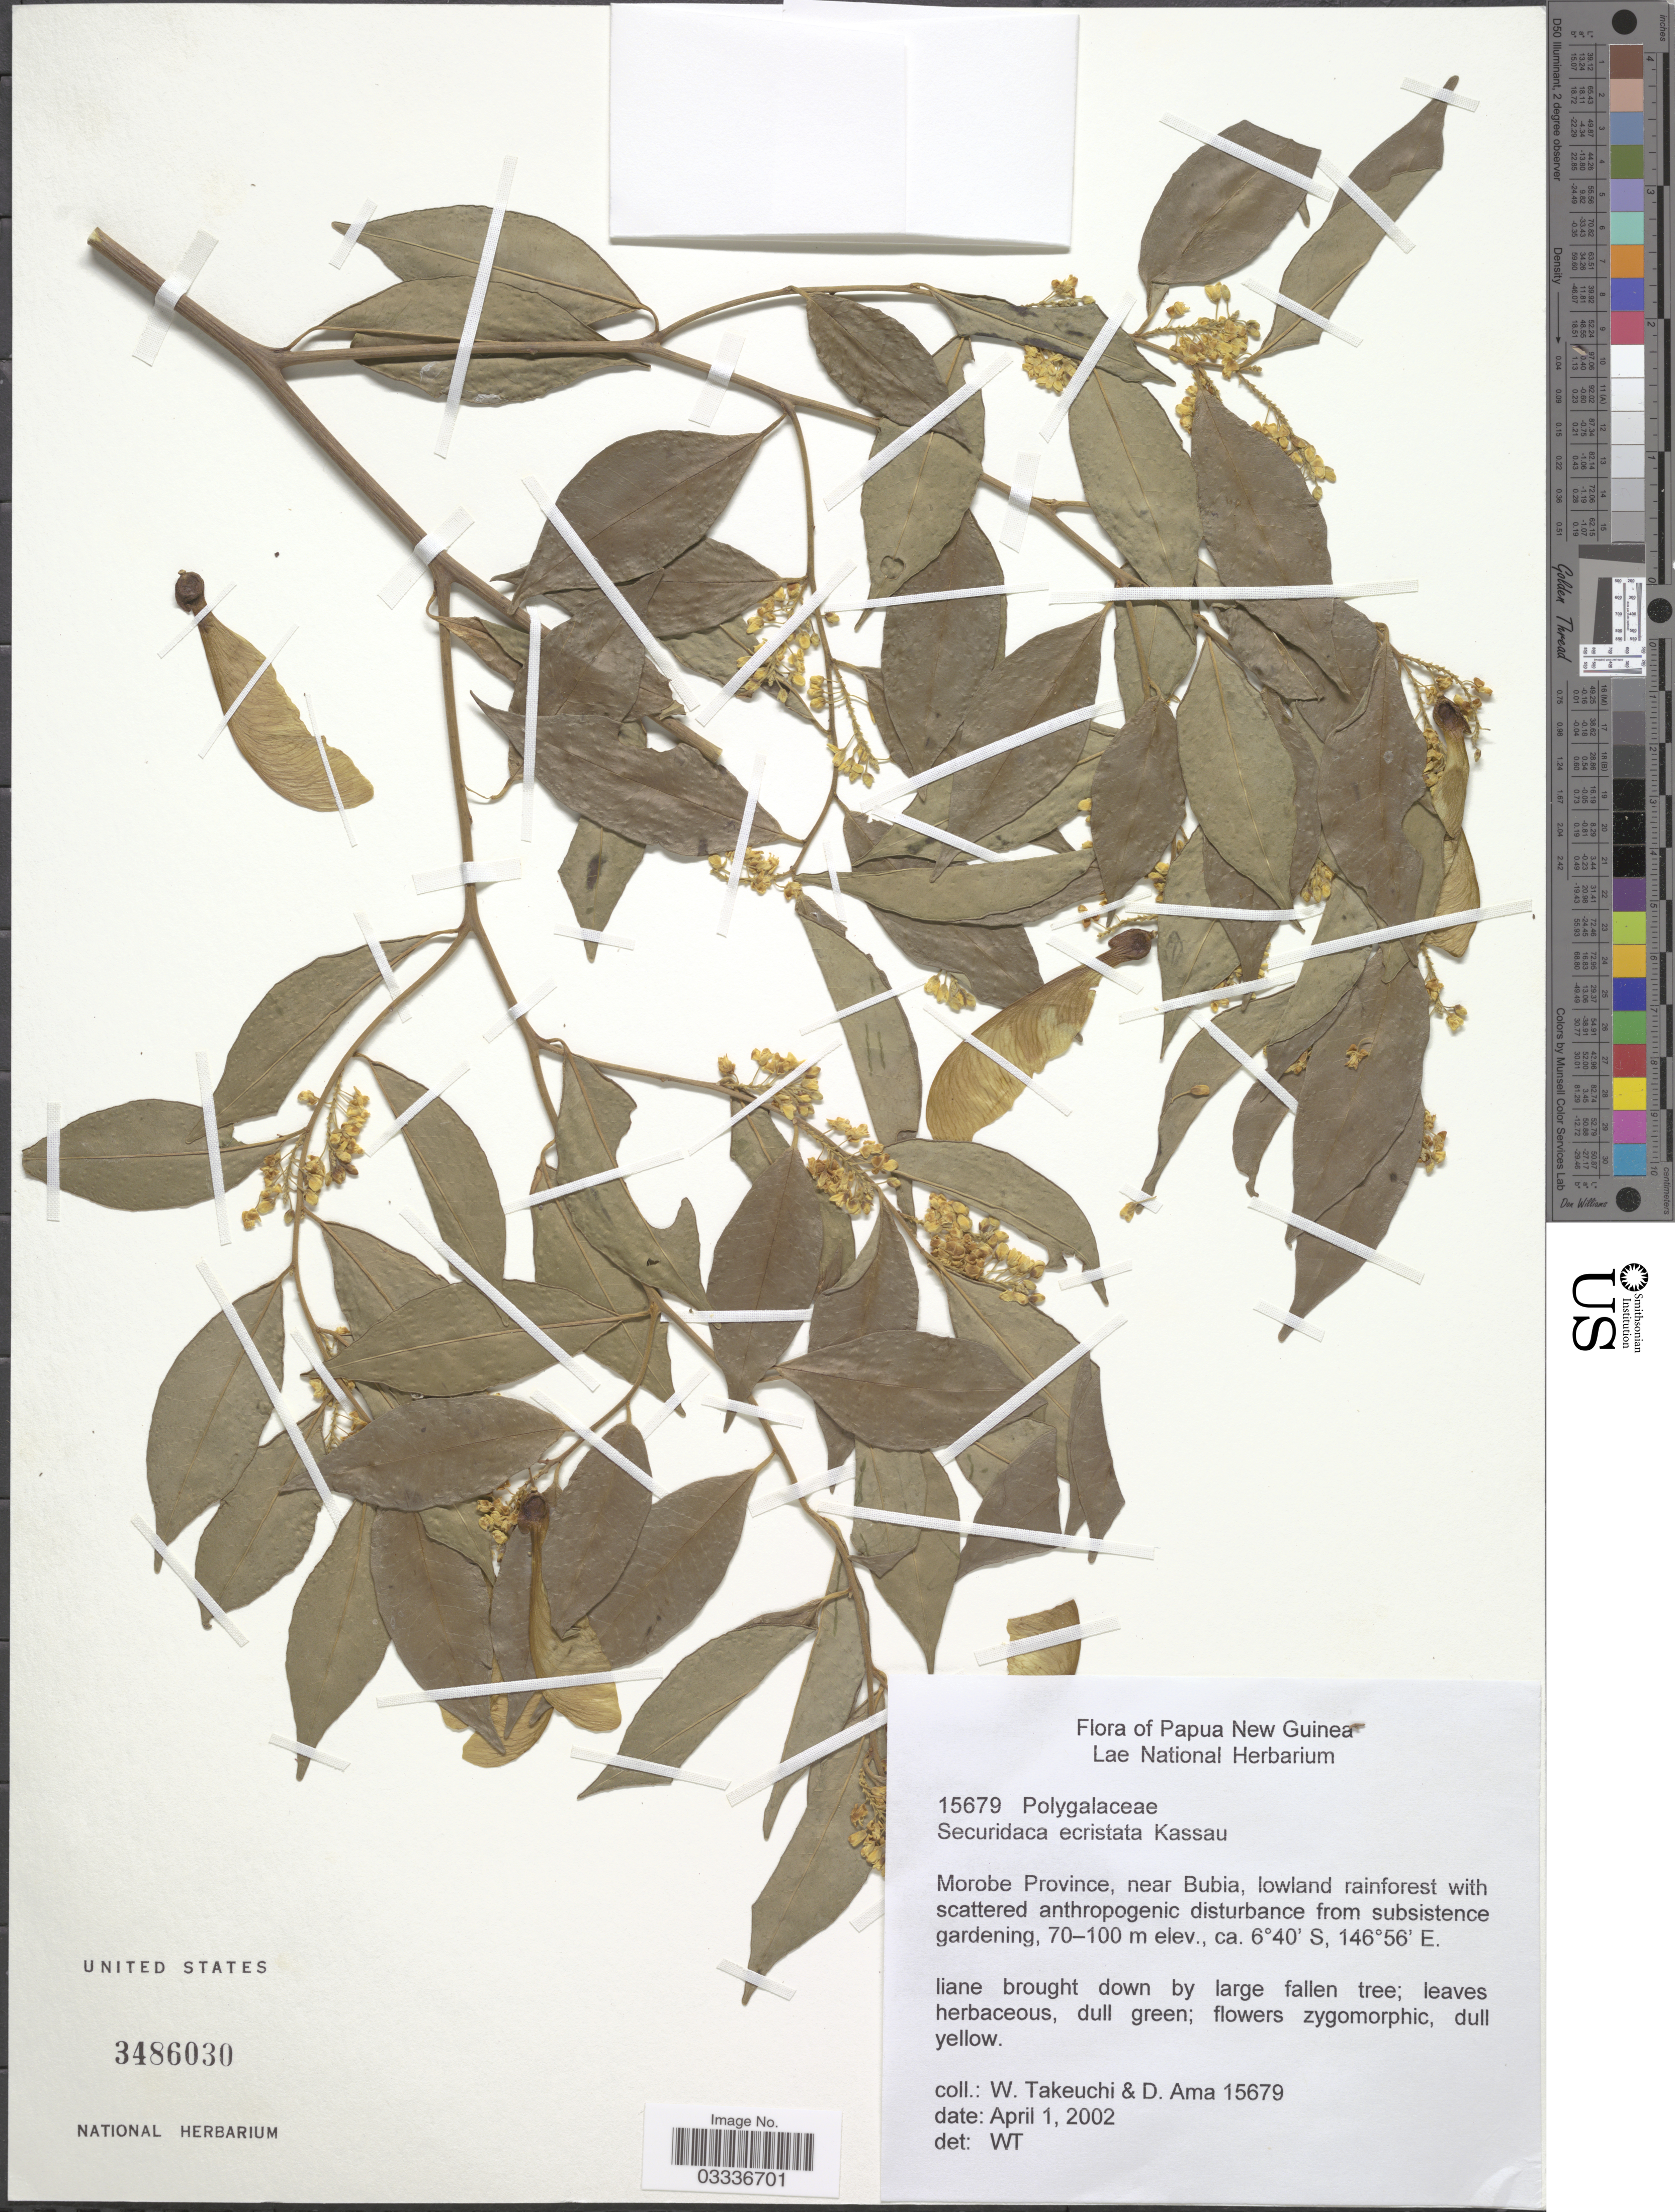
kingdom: Plantae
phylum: Tracheophyta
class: Magnoliopsida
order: Fabales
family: Polygalaceae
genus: Securidaca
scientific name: Securidaca ecristata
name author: Wurdack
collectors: W. Takeuchi & D. Ama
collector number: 15679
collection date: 2002-04-01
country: Papua New Guinea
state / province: Morobe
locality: Near Bubia.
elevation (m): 70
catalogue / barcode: US 3486030